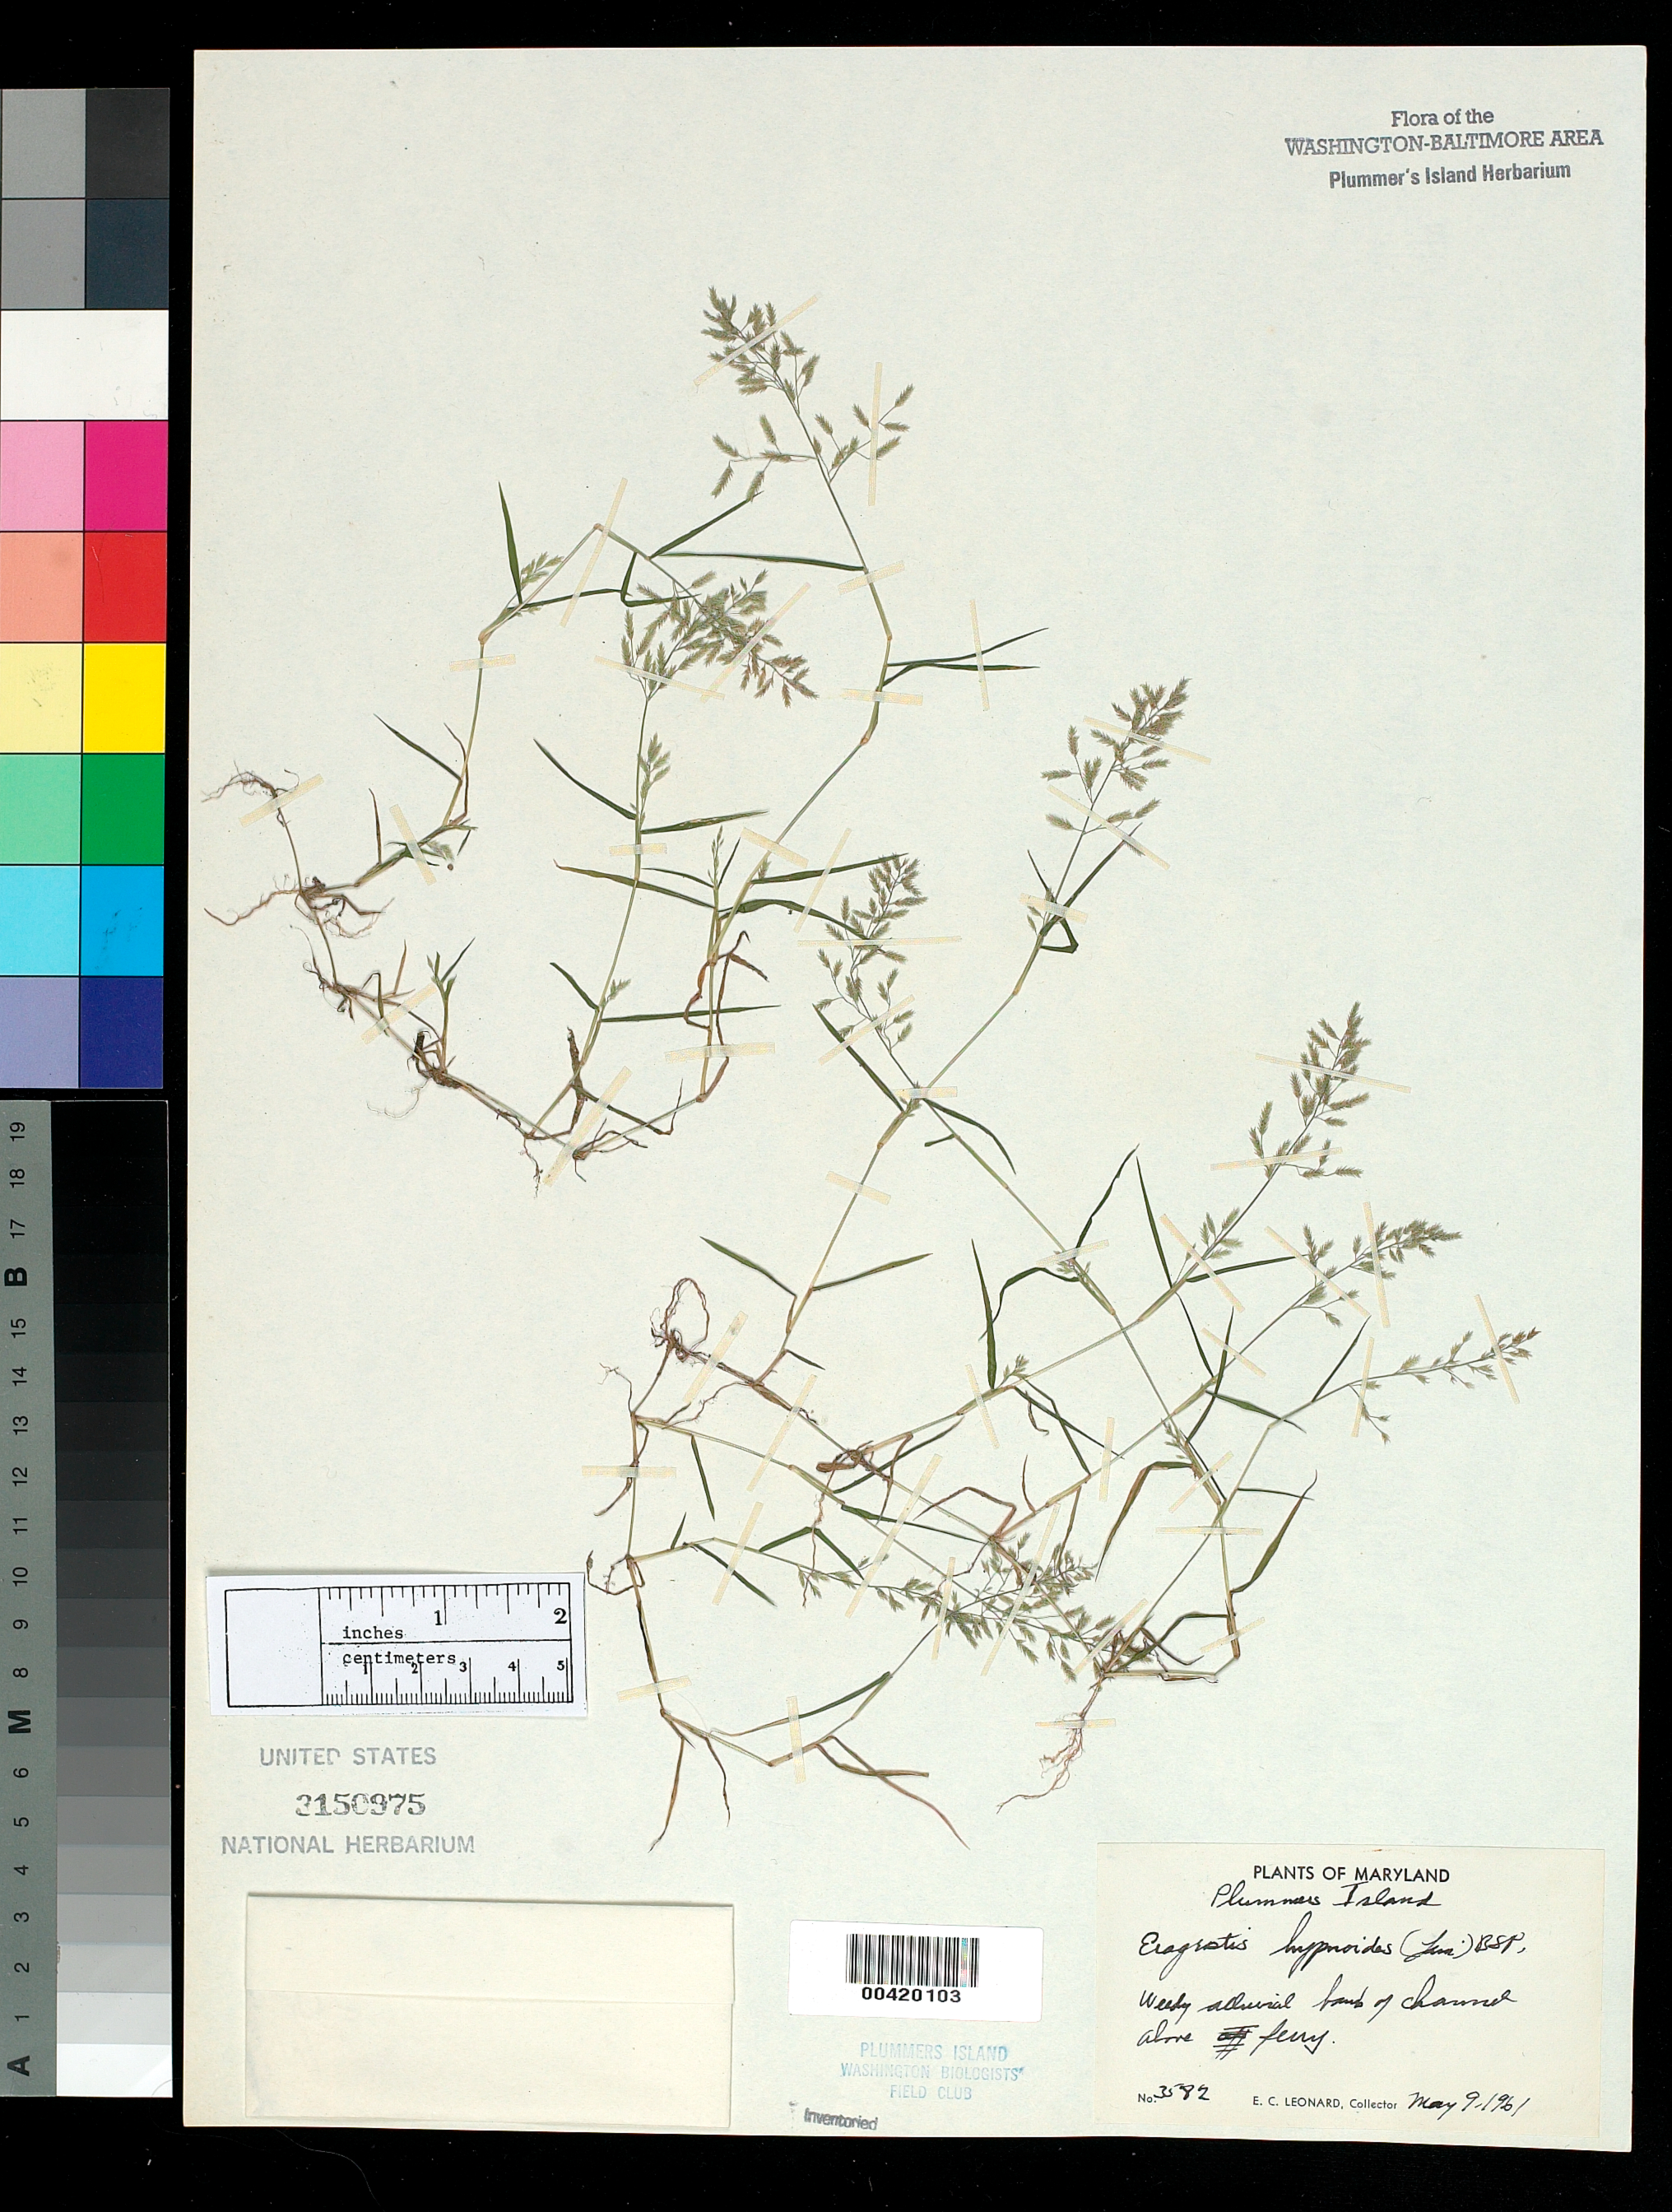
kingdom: Plantae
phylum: Tracheophyta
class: Liliopsida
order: Poales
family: Poaceae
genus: Eragrostis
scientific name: Eragrostis hypnoides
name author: (Lam.) Britton, Stearns & Poggenb.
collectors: E. C. Leonard & N. Hotchkiss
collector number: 3582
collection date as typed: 09 May 1961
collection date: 1961-05-09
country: United States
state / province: Maryland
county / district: Montgomery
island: Plummers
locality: Plummer's Island; bank of channel above Ferry C. & O. Canal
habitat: Weedy alluvial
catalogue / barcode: US 3150975